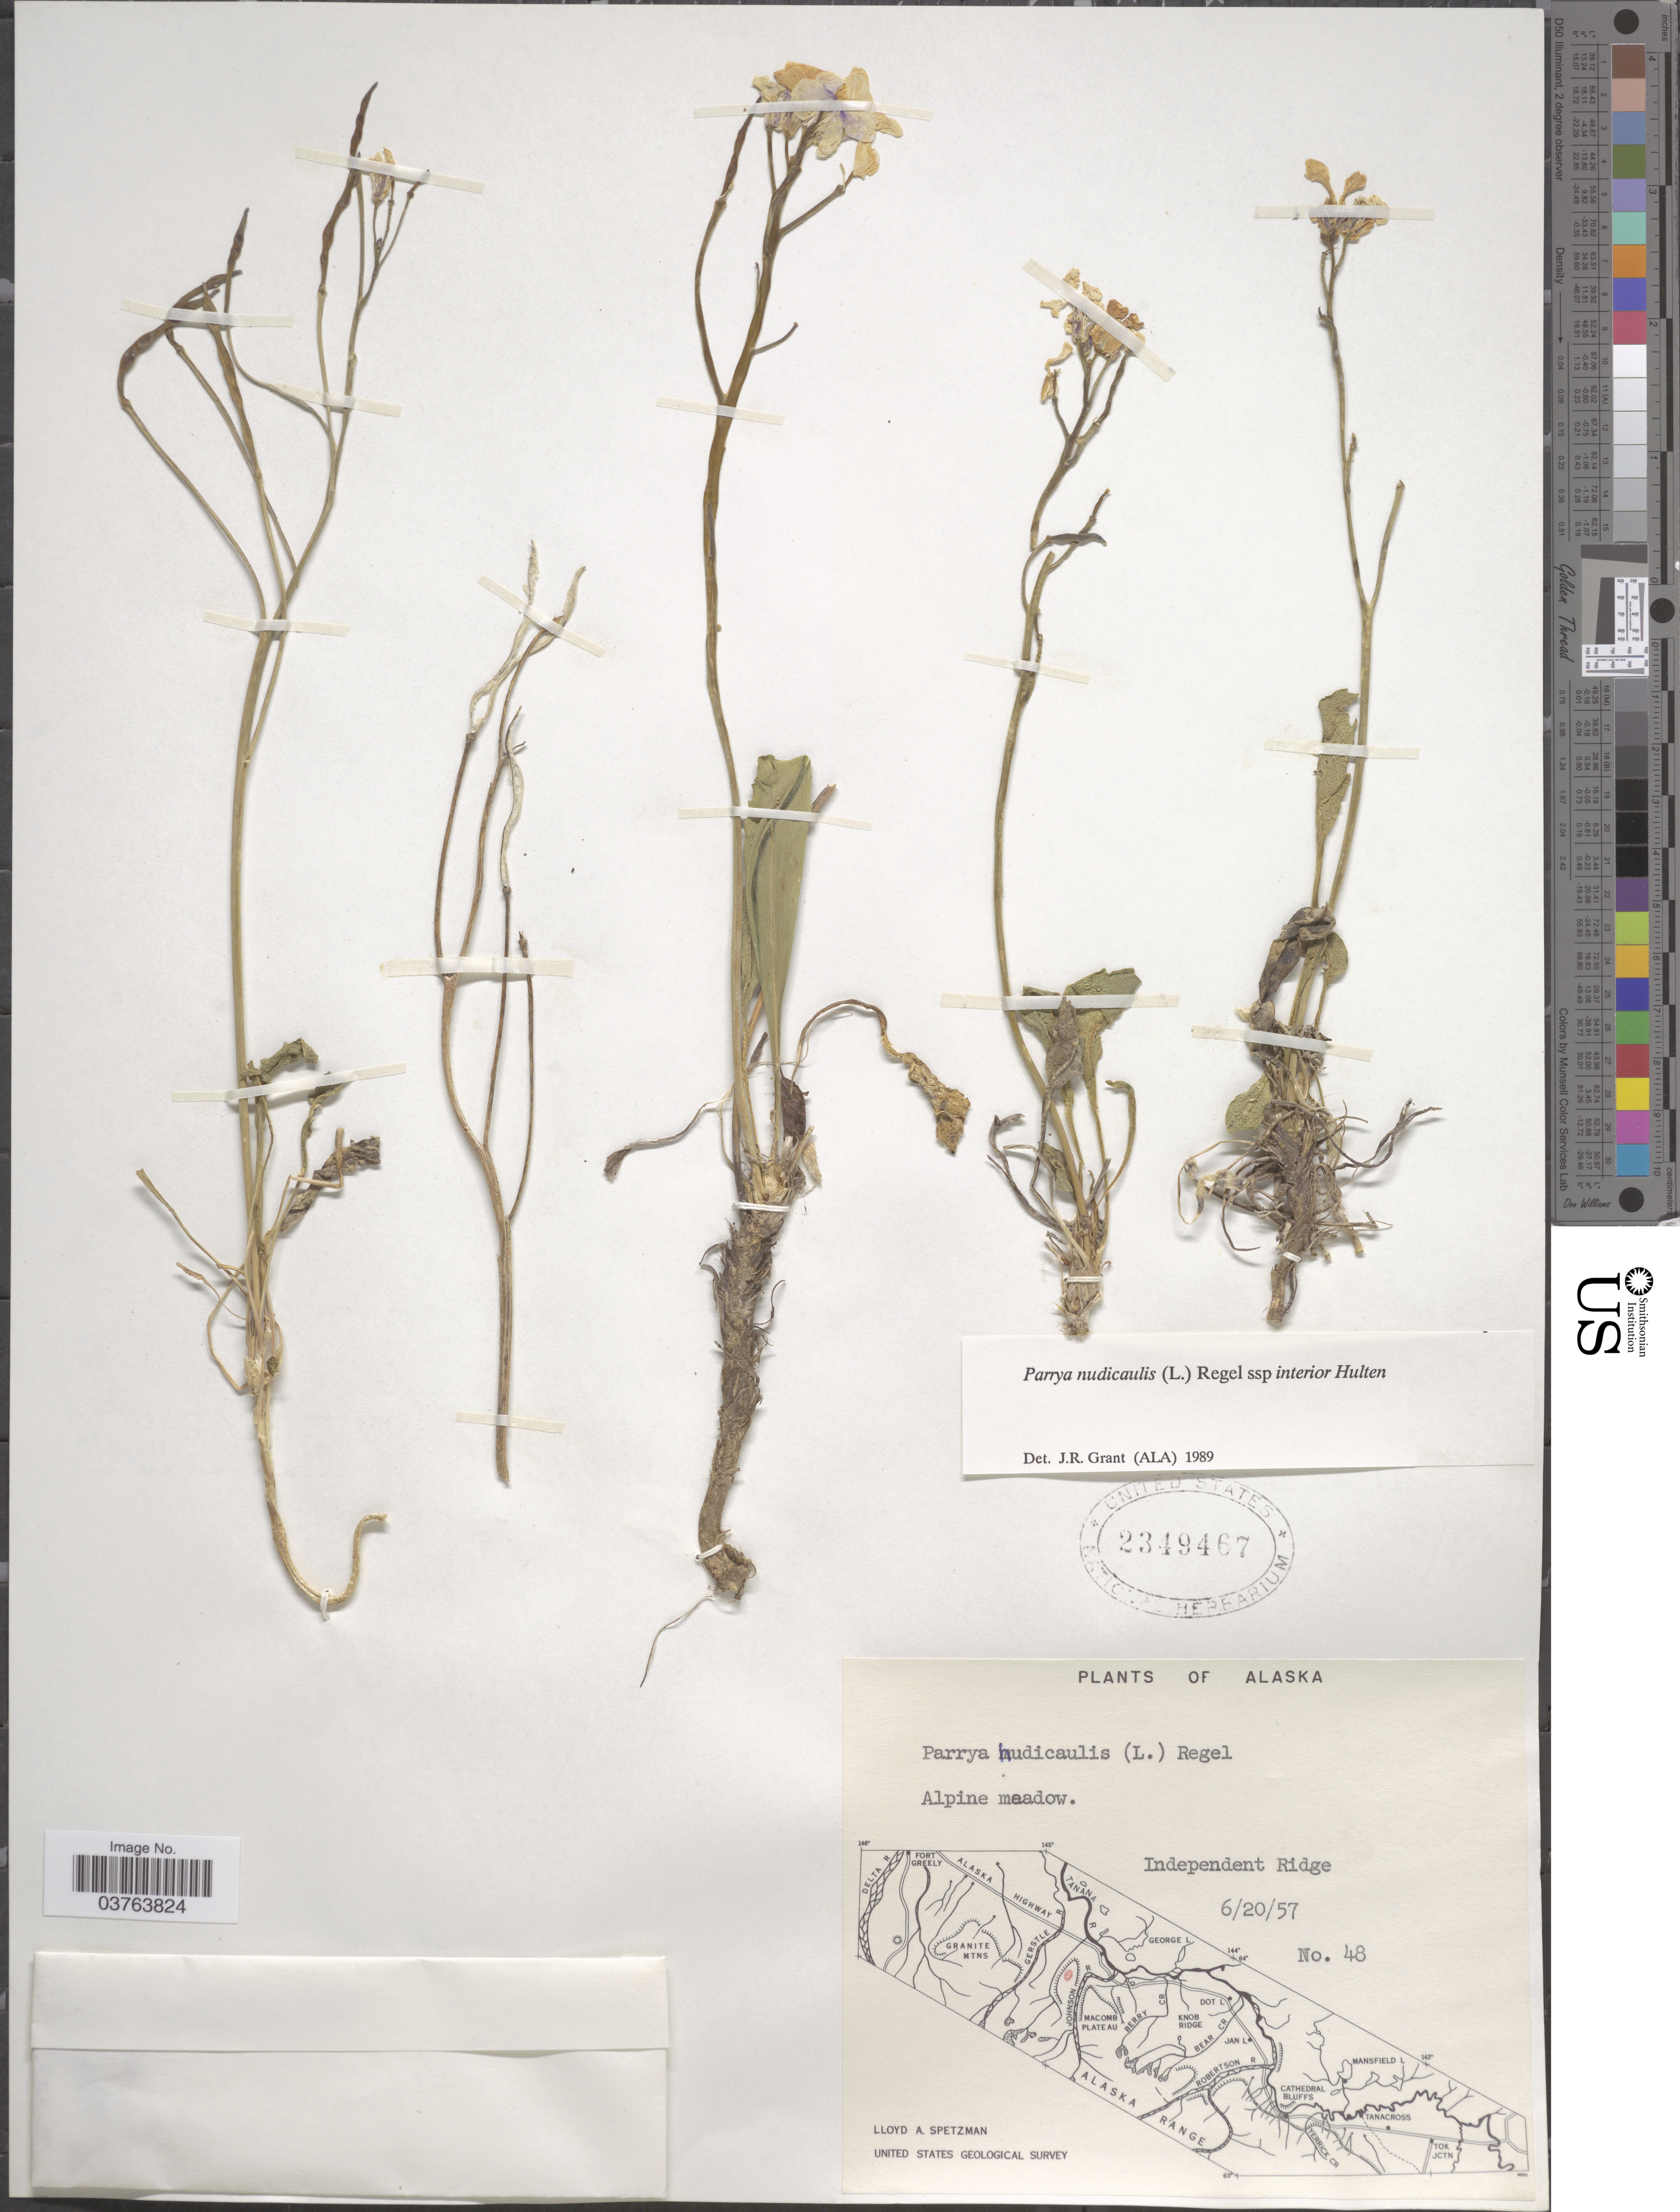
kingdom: Plantae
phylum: Tracheophyta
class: Magnoliopsida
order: Brassicales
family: Brassicaceae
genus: Parrya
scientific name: Parrya nudicaulis subsp. interior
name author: Hultén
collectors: L. Spetzman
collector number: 48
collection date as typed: Transcribed d/m/y: 20/6/57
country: United States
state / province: Alaska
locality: Independent Ridge.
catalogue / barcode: US 2349467